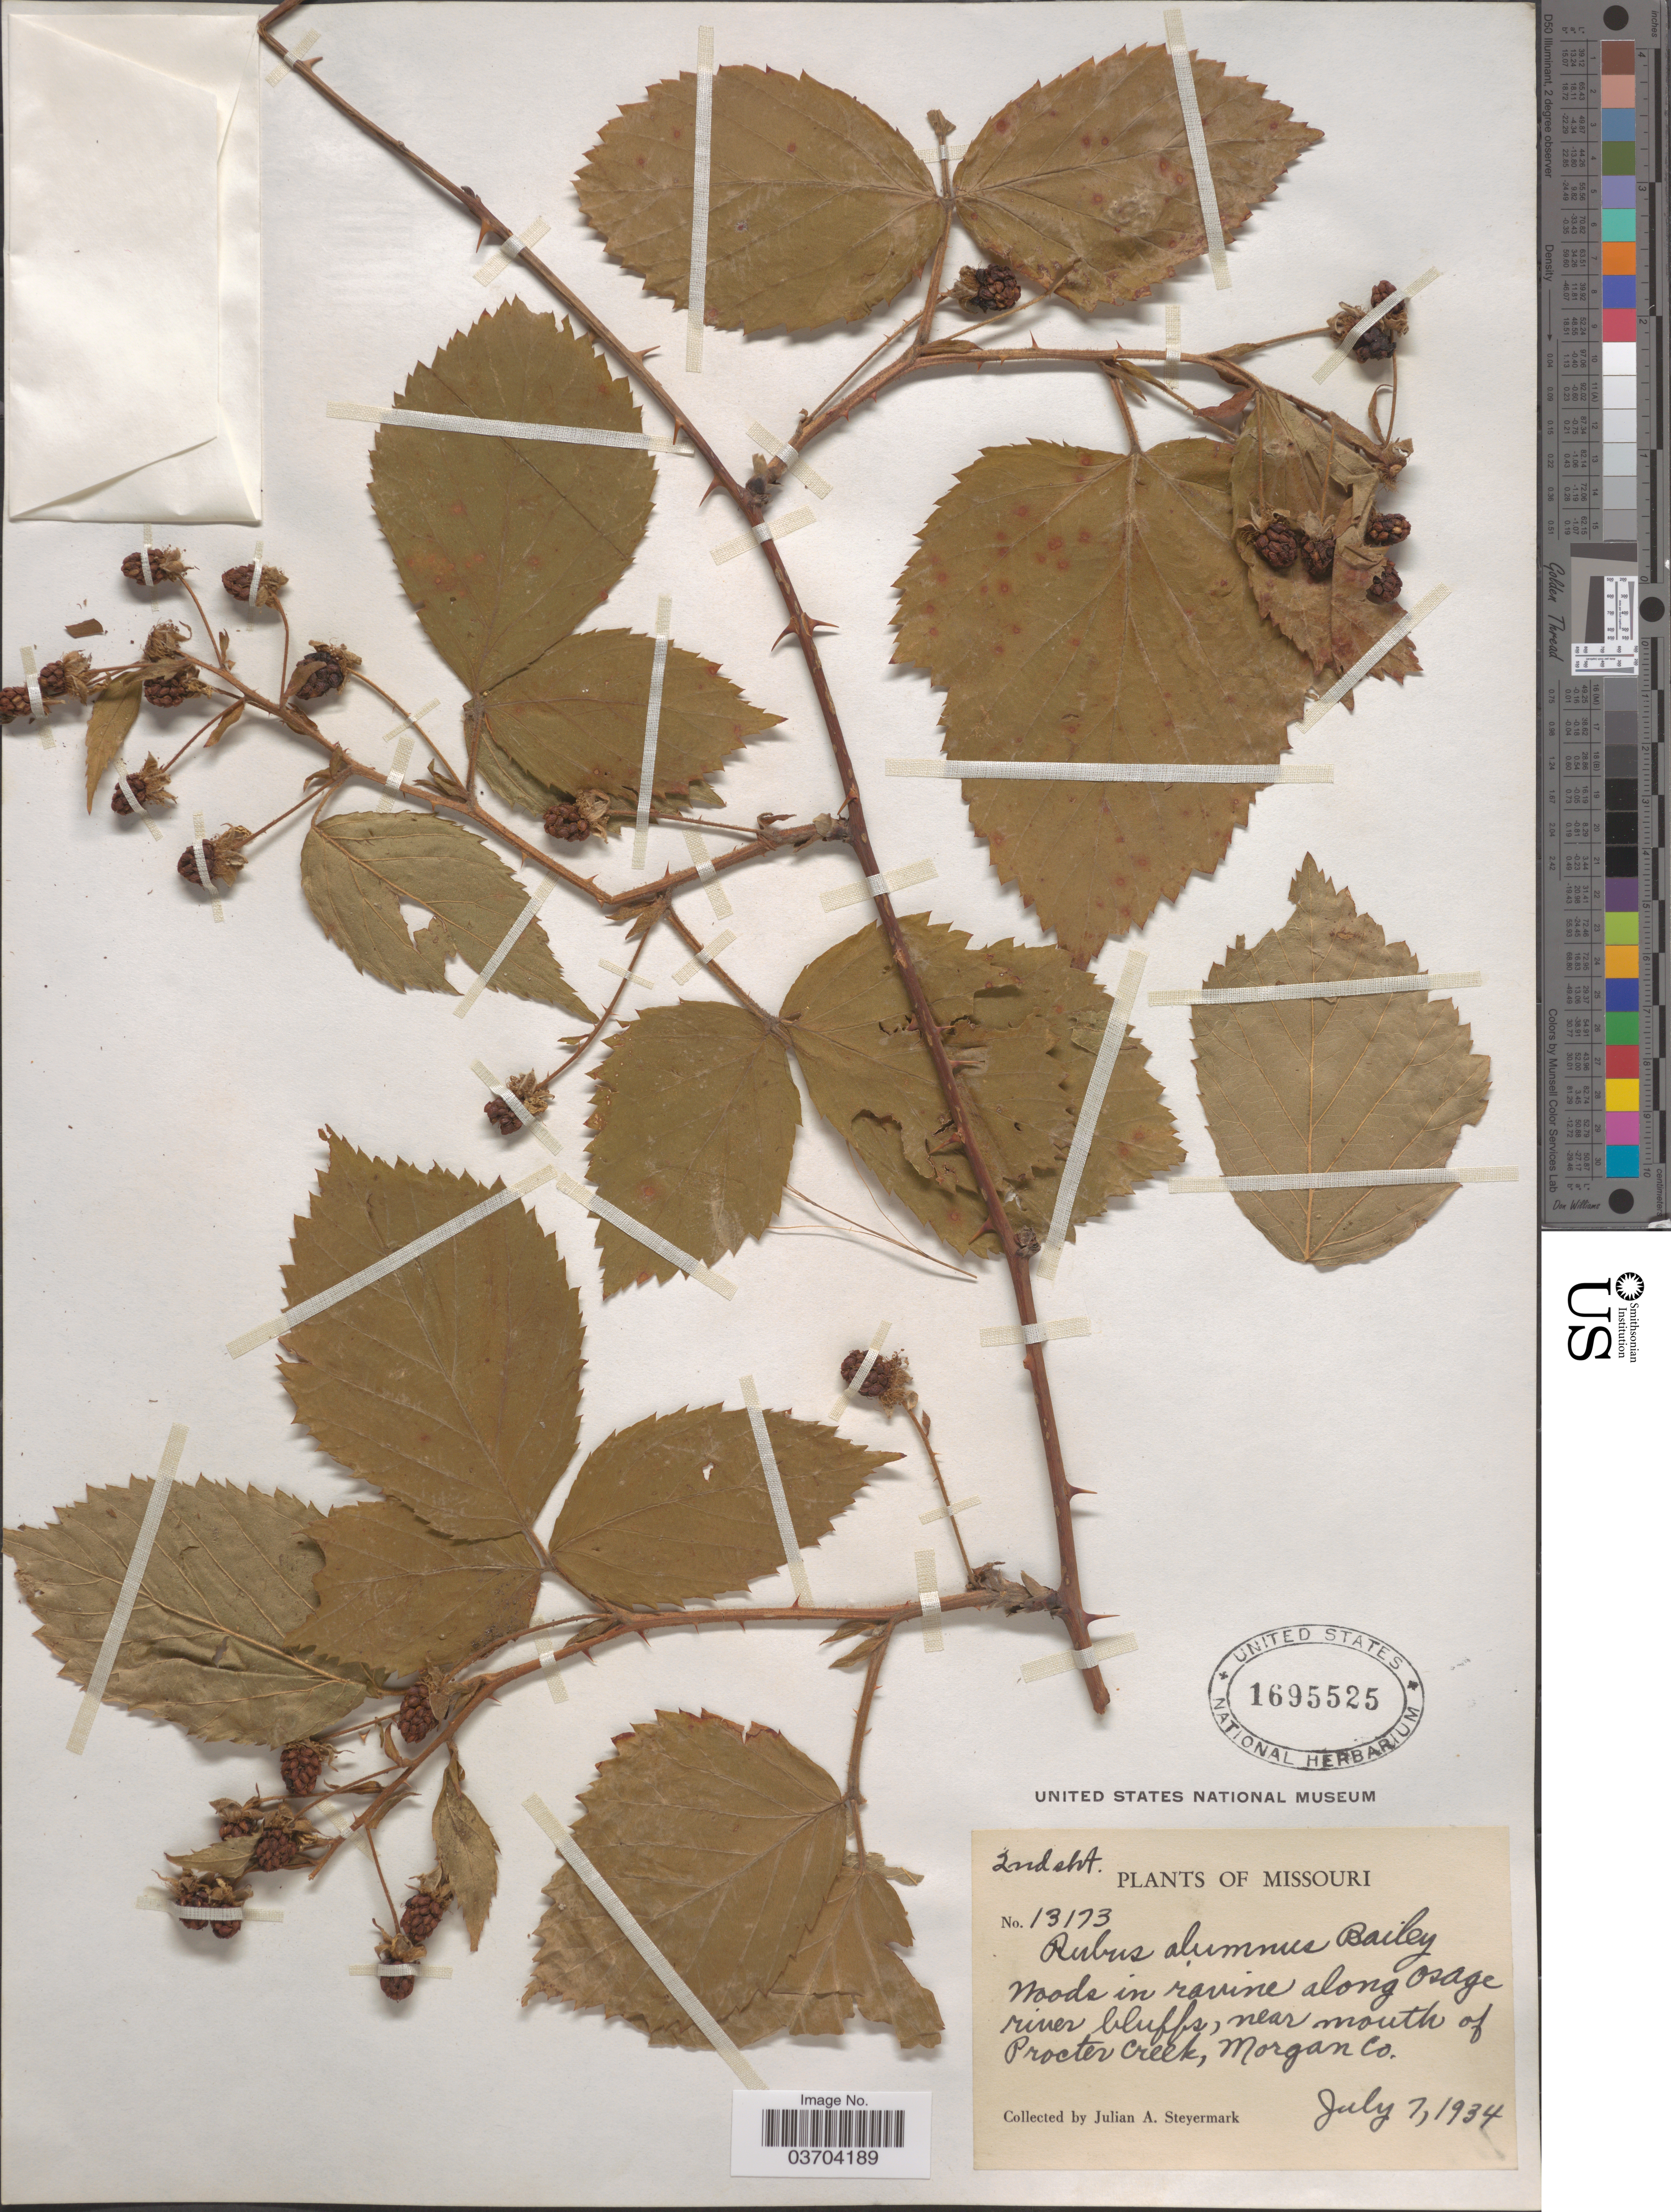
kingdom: Plantae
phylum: Tracheophyta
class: Magnoliopsida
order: Rosales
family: Rosaceae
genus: Rubus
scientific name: Rubus alumnus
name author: L.H. Bailey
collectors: J. Steyermark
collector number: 13173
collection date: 1934-07-07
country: United States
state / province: Missouri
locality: Along Osage river bluffs, near mouth of Procter Creek, Morgan Co.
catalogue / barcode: US 1695525